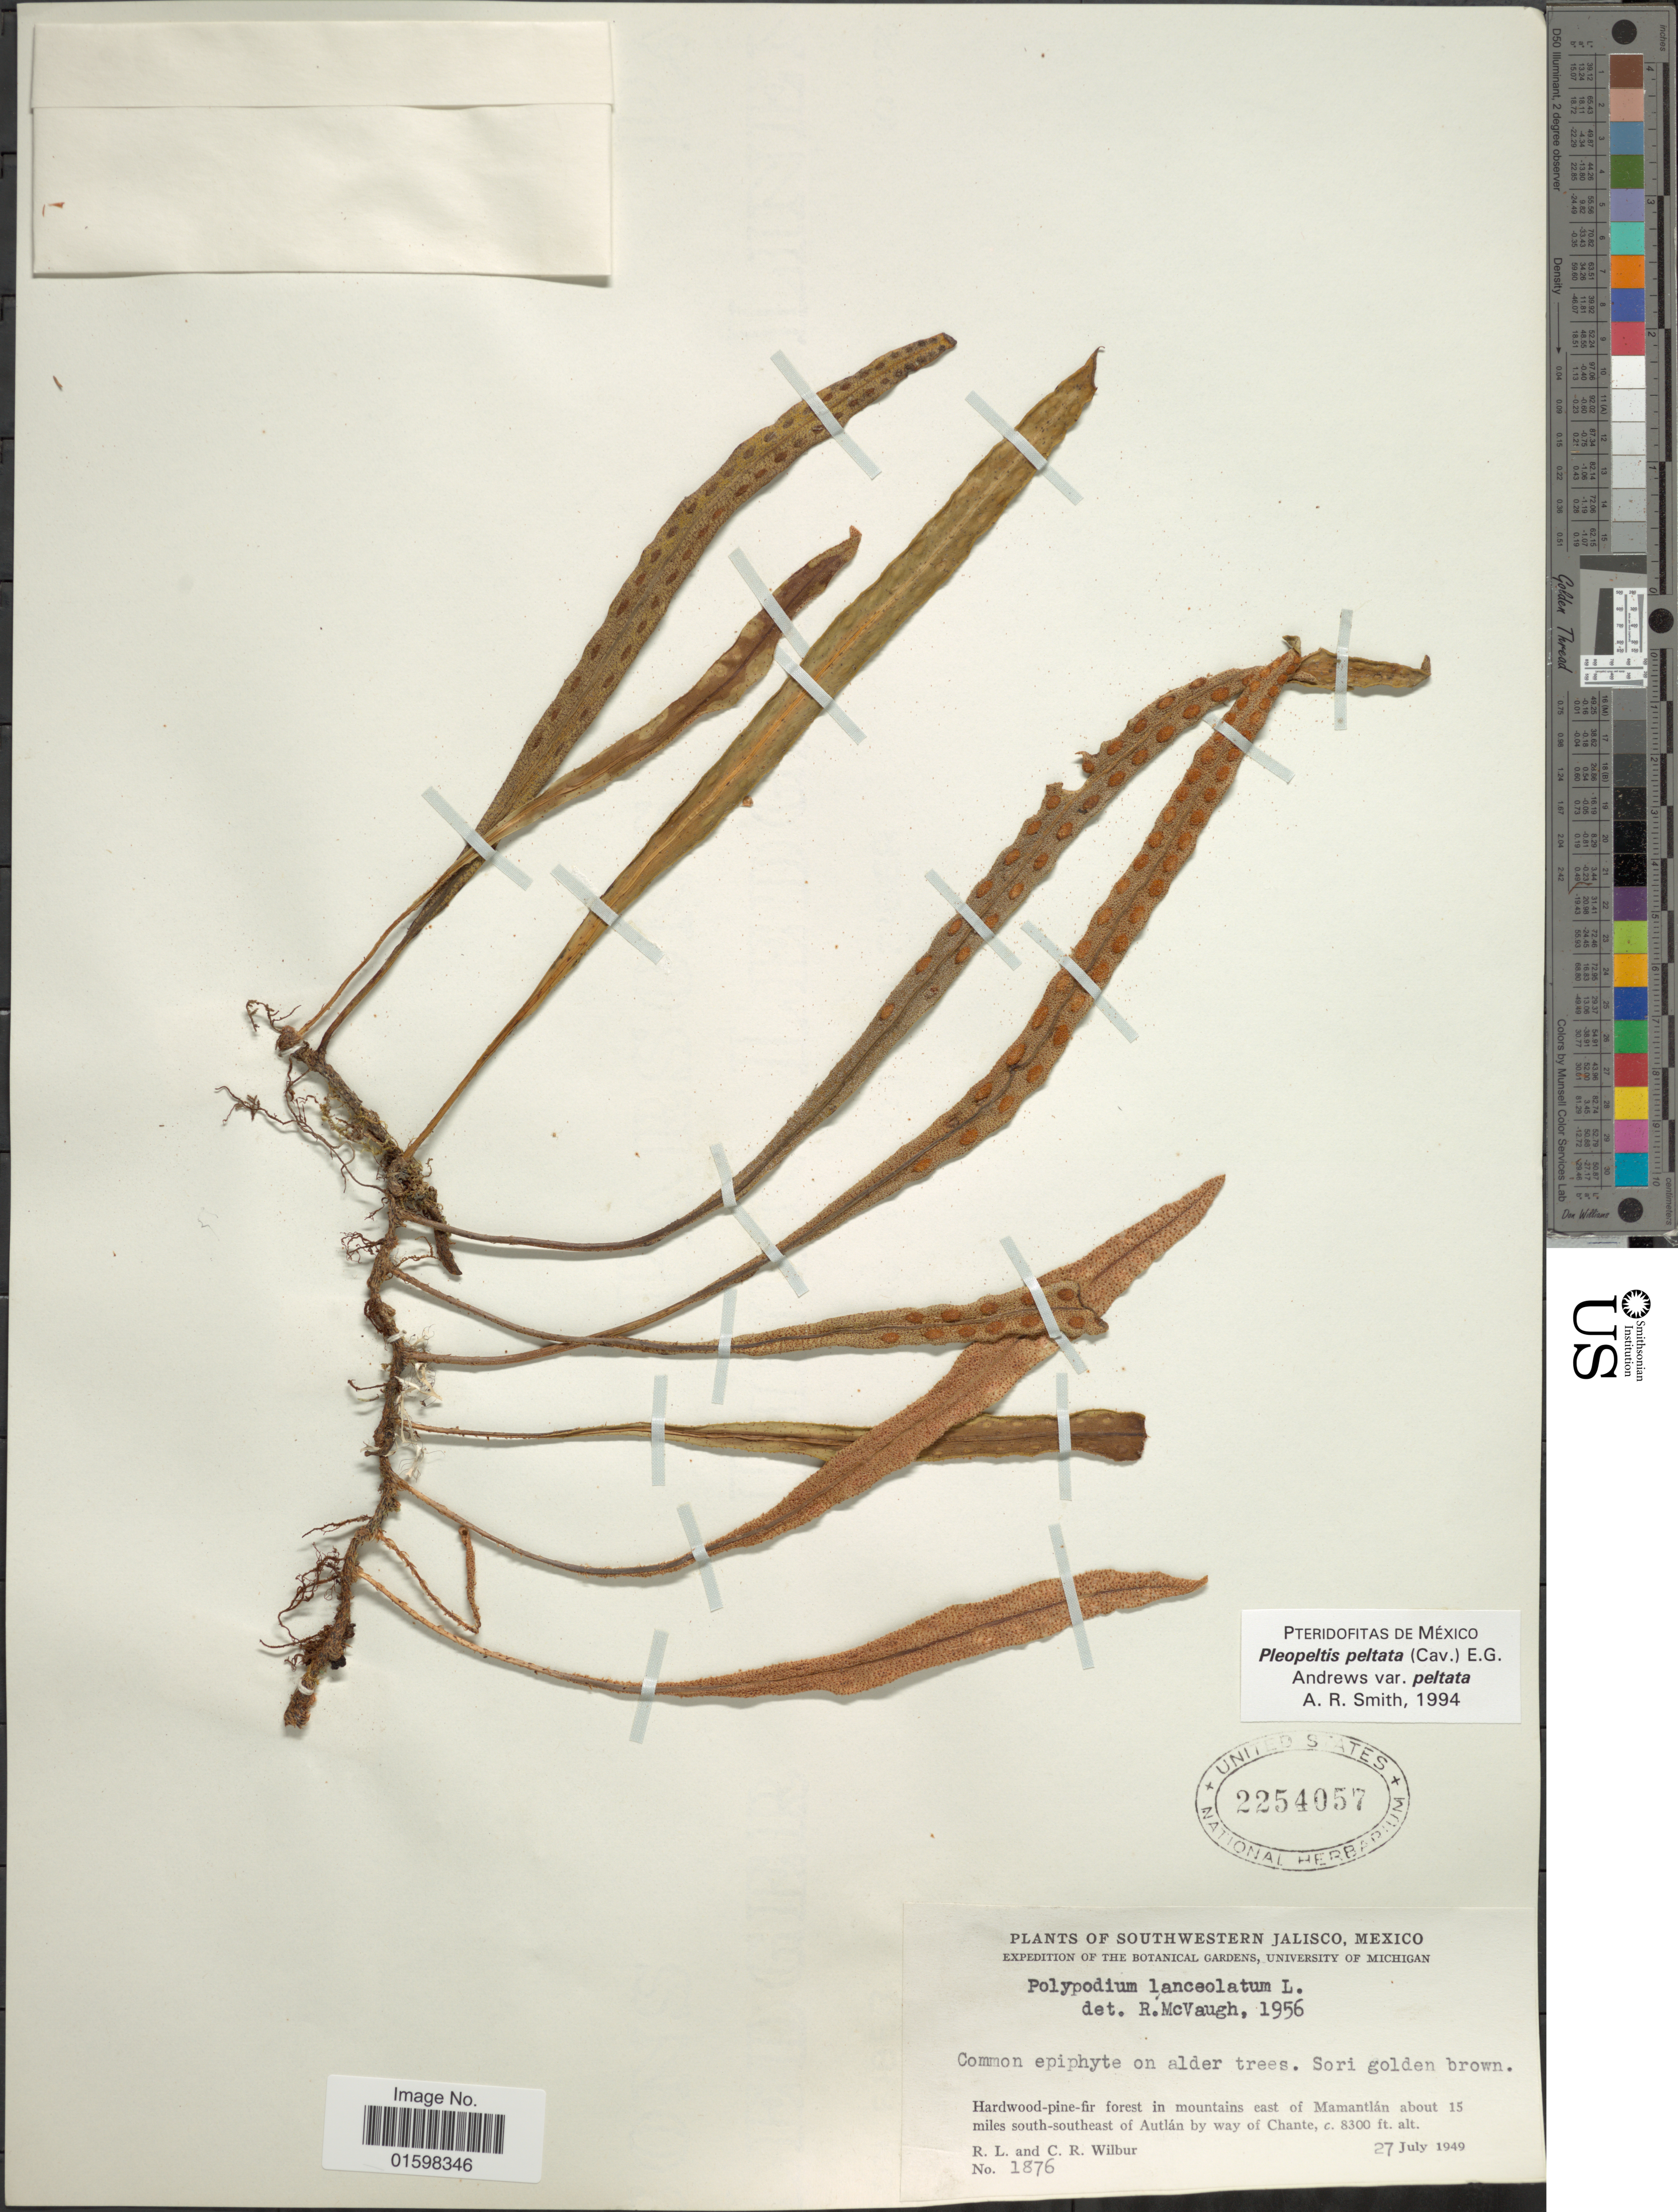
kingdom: Plantae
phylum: Tracheophyta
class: Polypodiopsida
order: Polypodiales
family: Polypodiaceae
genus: Pleopeltis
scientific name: Pleopeltis polylepis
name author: (Roem. ex Kunze) T. Moore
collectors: R. L. Wilbur & C. Wilbur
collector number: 1876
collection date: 1949-07-27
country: Mexico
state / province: Jalisco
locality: Southwestern Jalisco, Mexico. Mountains east of Mamantlan about 15 miles south-southeast of Autlan by way of Chante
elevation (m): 2530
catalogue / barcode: US 2254057